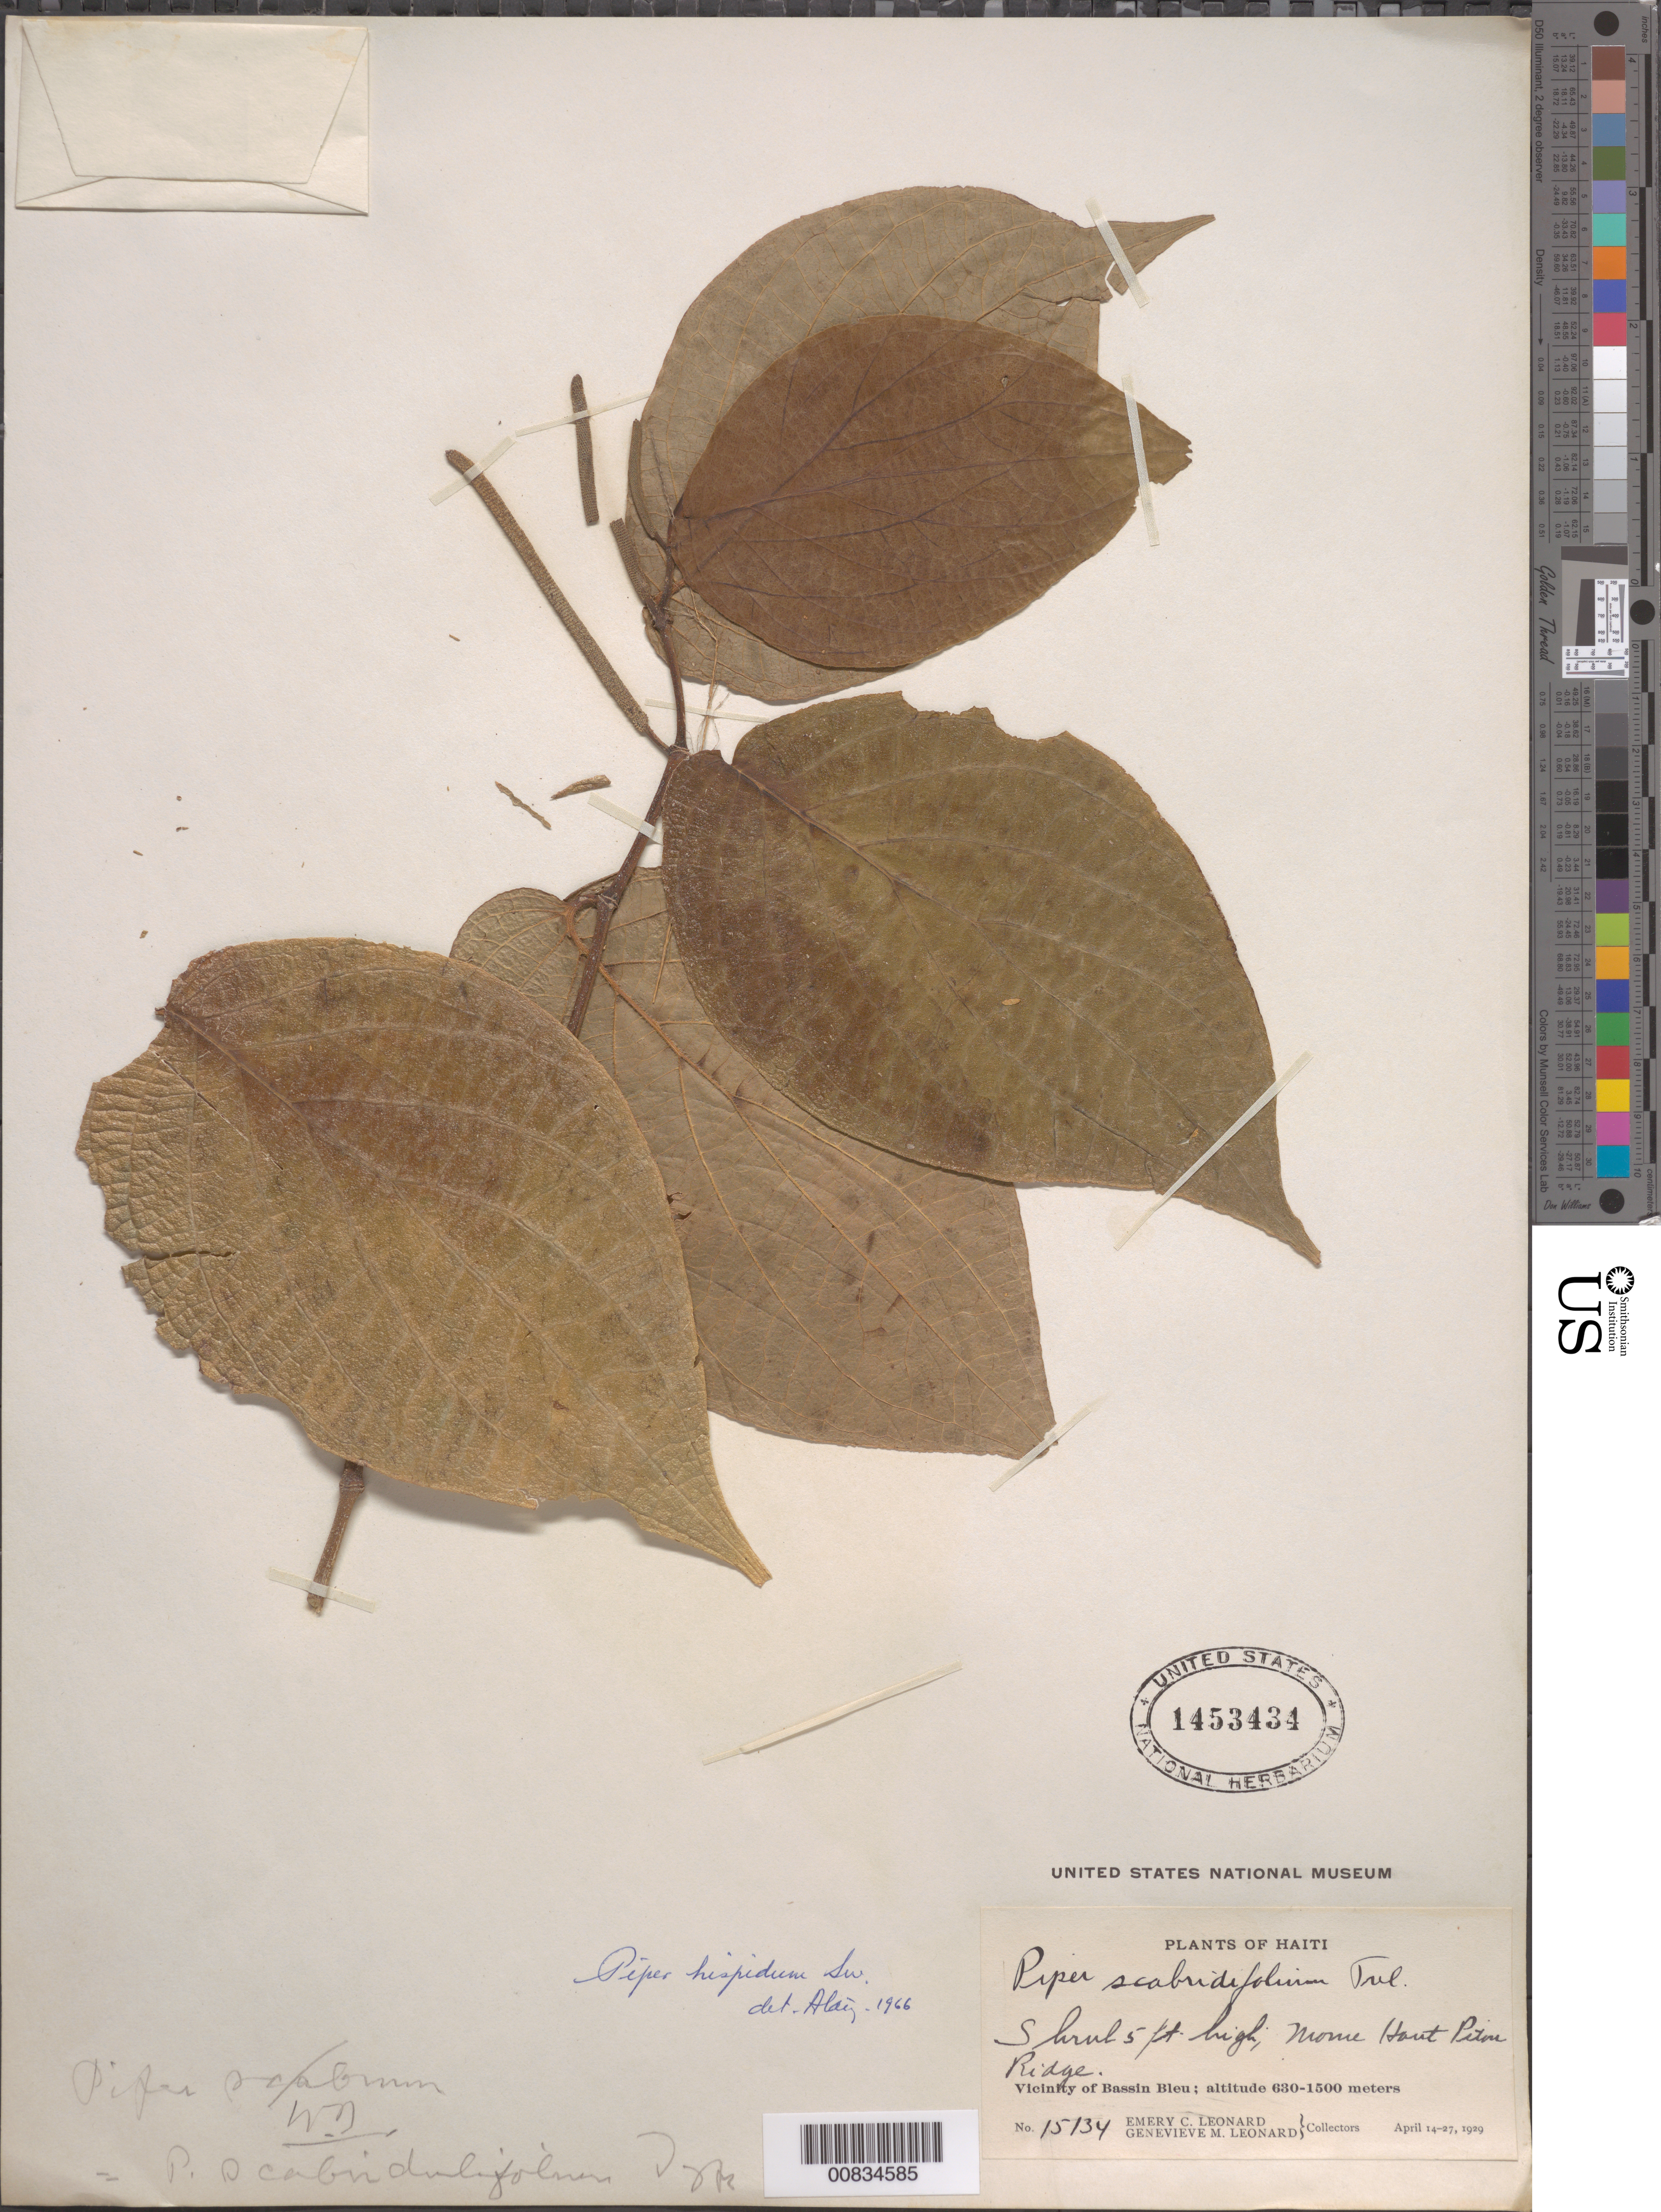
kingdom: Plantae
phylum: Tracheophyta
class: Magnoliopsida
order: Piperales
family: Piperaceae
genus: Piper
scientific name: Piper hispidum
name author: Sw.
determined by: Liogier, Alain H.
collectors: E. C. Leonard & G. M. Leonard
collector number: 15134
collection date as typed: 14 Apr 1929 to 27 Apr 1929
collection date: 1929-04-14/1929-04-27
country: Haiti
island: Hispaniola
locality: Vicinity of Bassin Bleu. Morne Haut Piton Ridge.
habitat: Ridge.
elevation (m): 630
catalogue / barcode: US 1453434